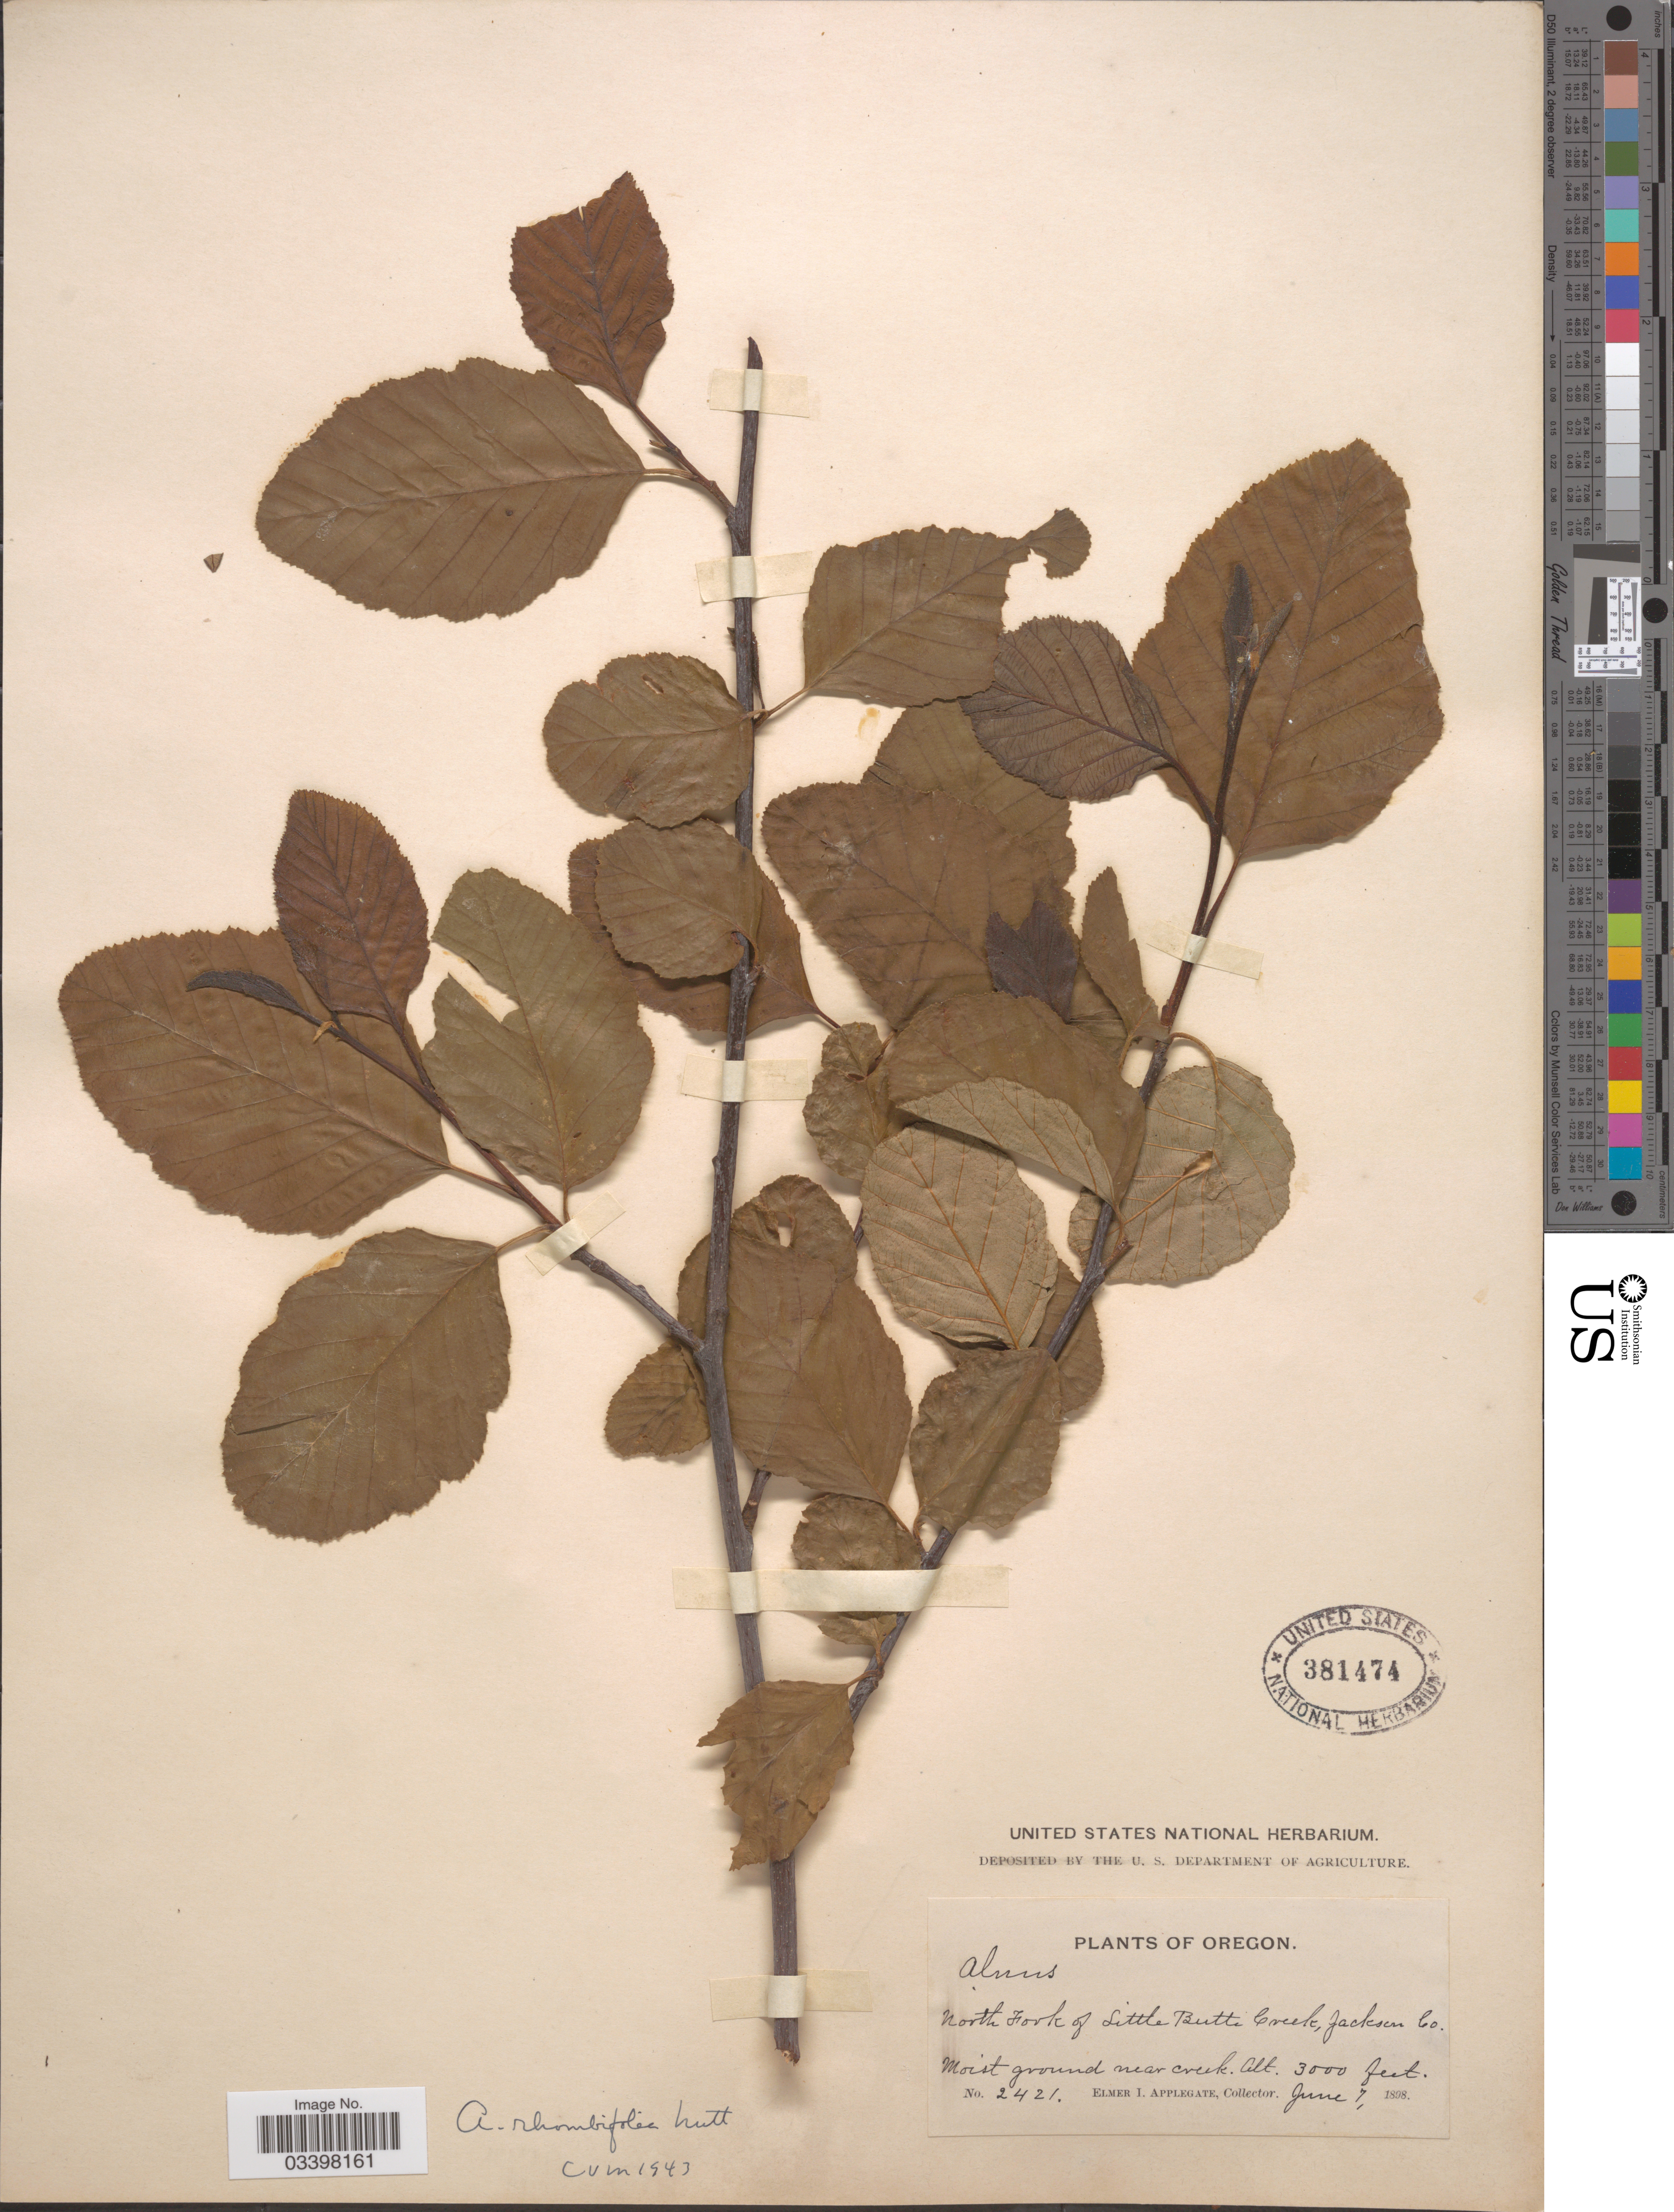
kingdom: Plantae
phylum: Tracheophyta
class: Magnoliopsida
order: Fagales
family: Betulaceae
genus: Alnus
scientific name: Alnus rhombifolia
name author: Nutt.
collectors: E. I. Applegate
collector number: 2421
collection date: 1898-06-07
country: United States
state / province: Oregon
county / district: Jackson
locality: North Fork of Little Butte Creek, Jackson Co.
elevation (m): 914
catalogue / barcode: US 381474